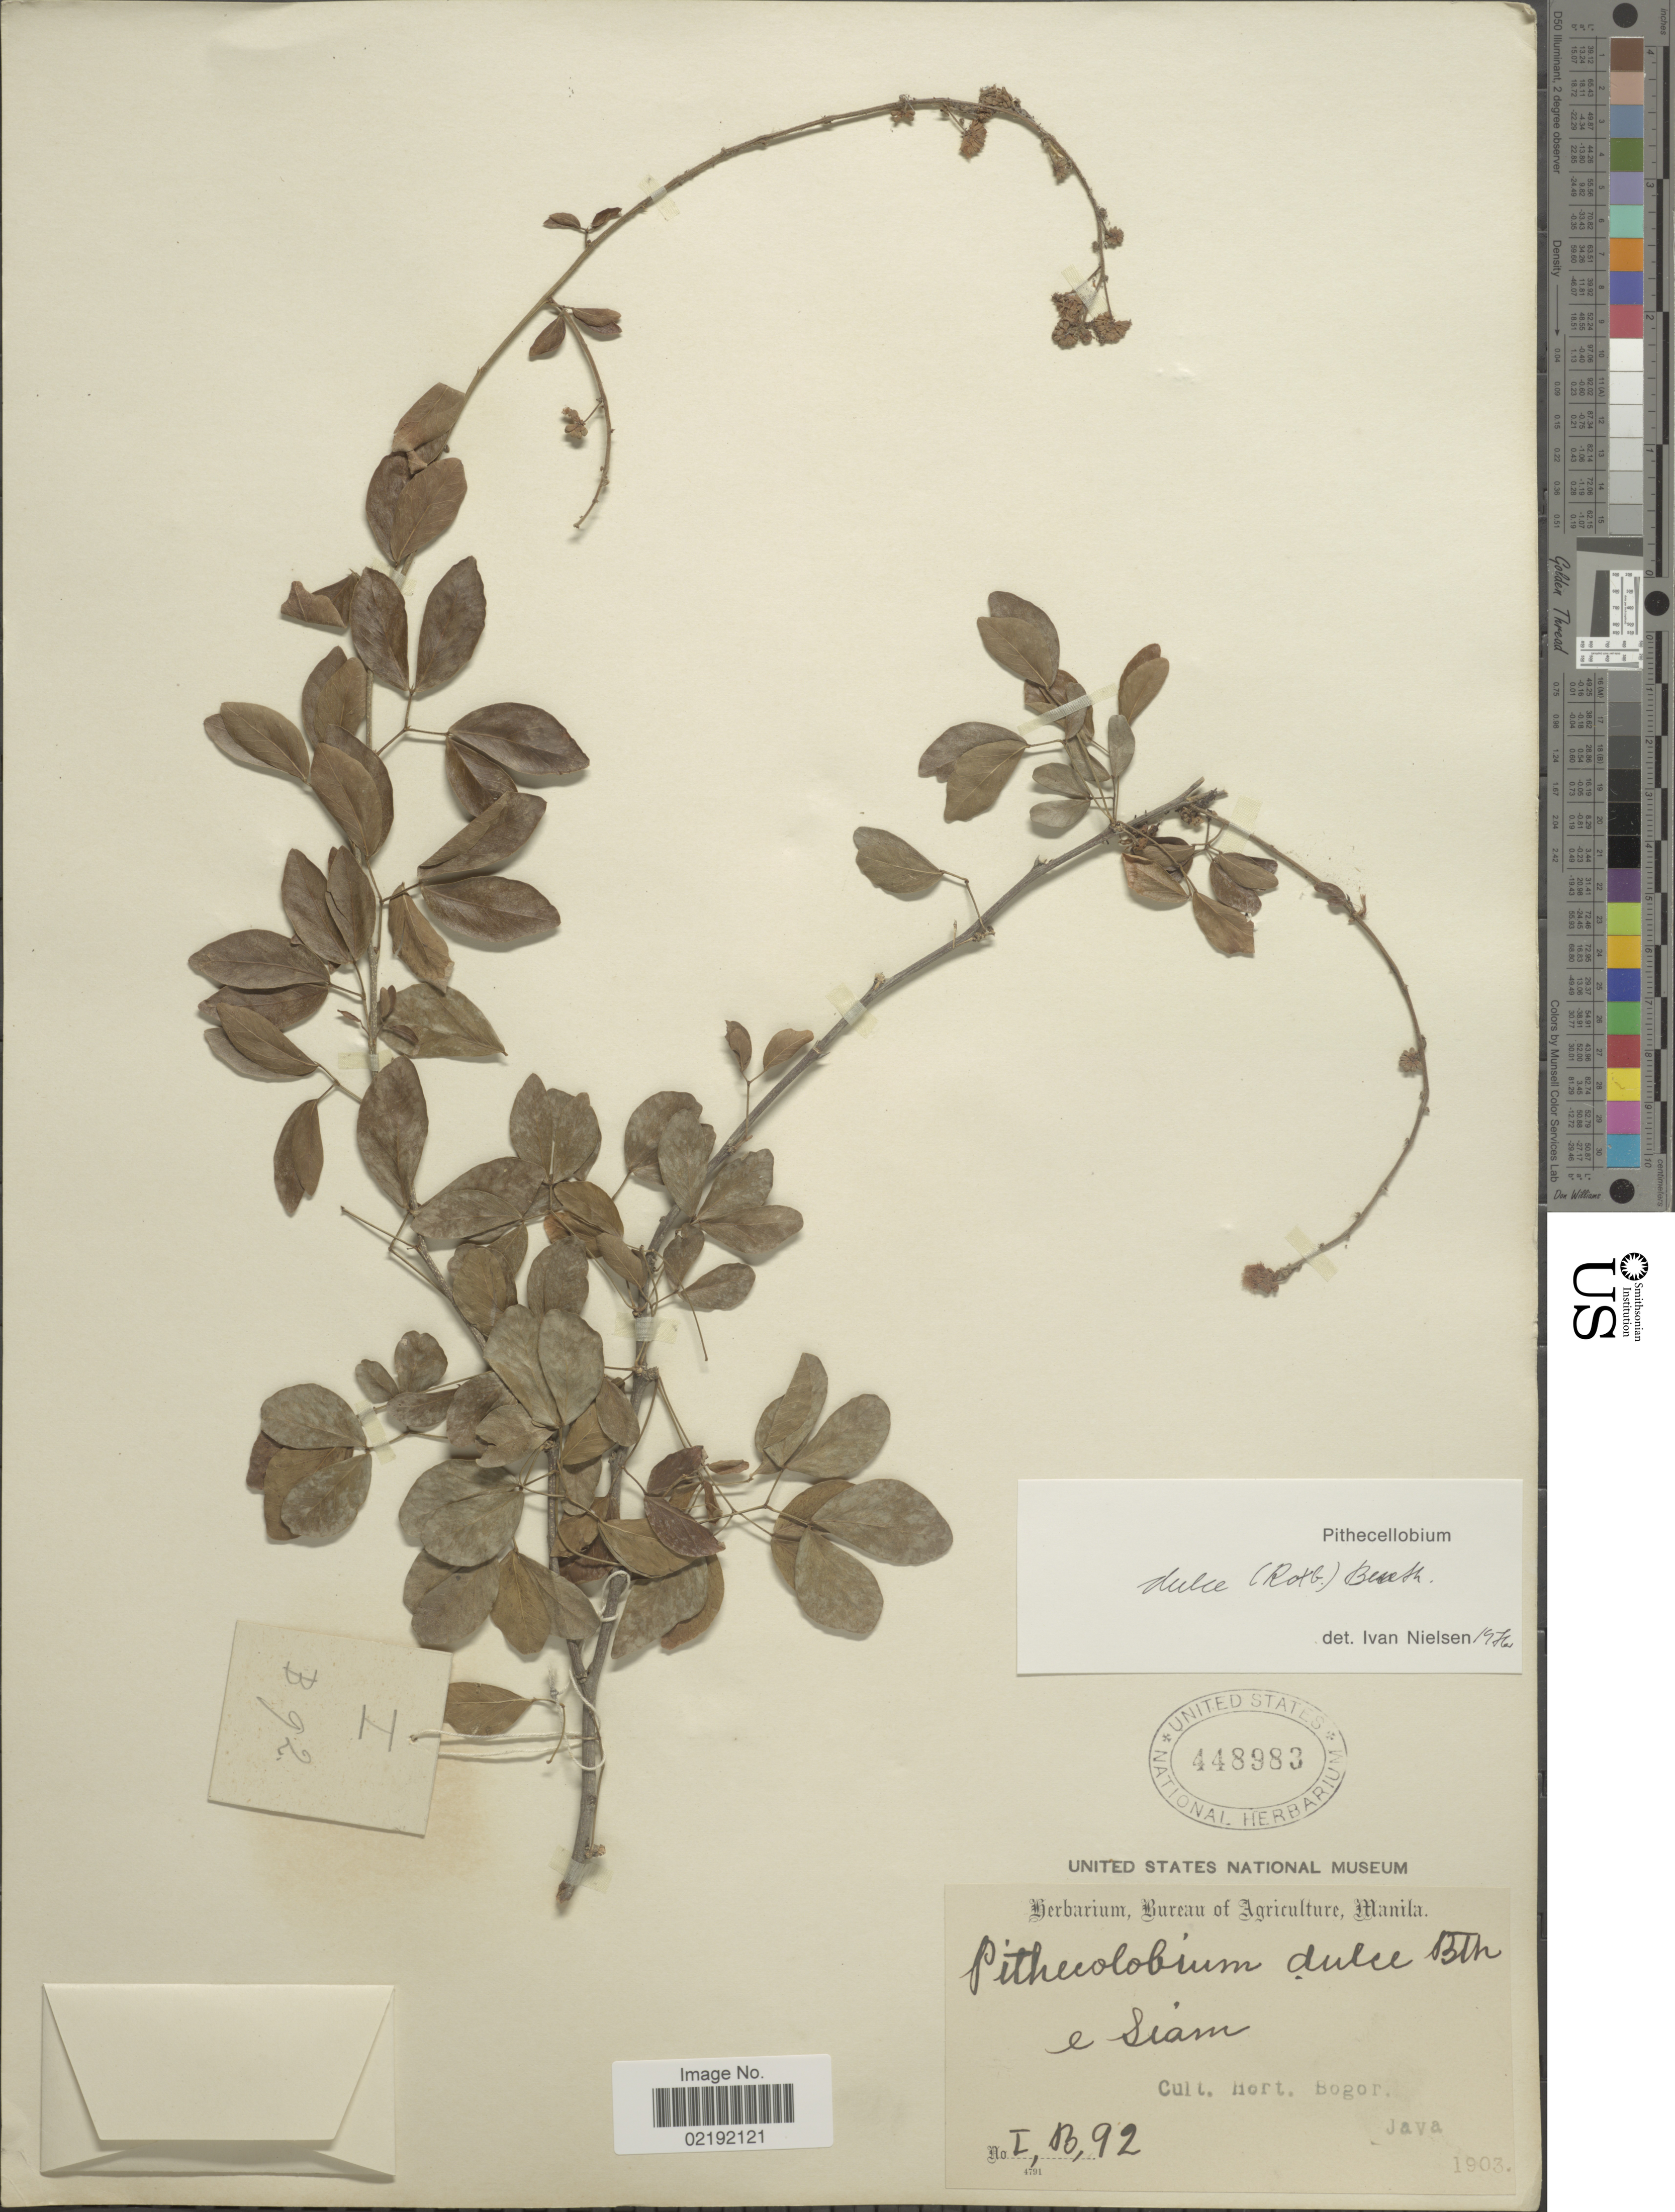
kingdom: Plantae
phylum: Tracheophyta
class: Magnoliopsida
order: Fabales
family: Fabaceae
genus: Pithecellobium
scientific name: Pithecellobium dulce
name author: (Roxb.) Benth.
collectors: ex Herb. Bur. Agric. Manila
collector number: I,B, 92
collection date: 1903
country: Indonesia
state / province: Java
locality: Cult. Hort. bogor. Java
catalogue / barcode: US 448983